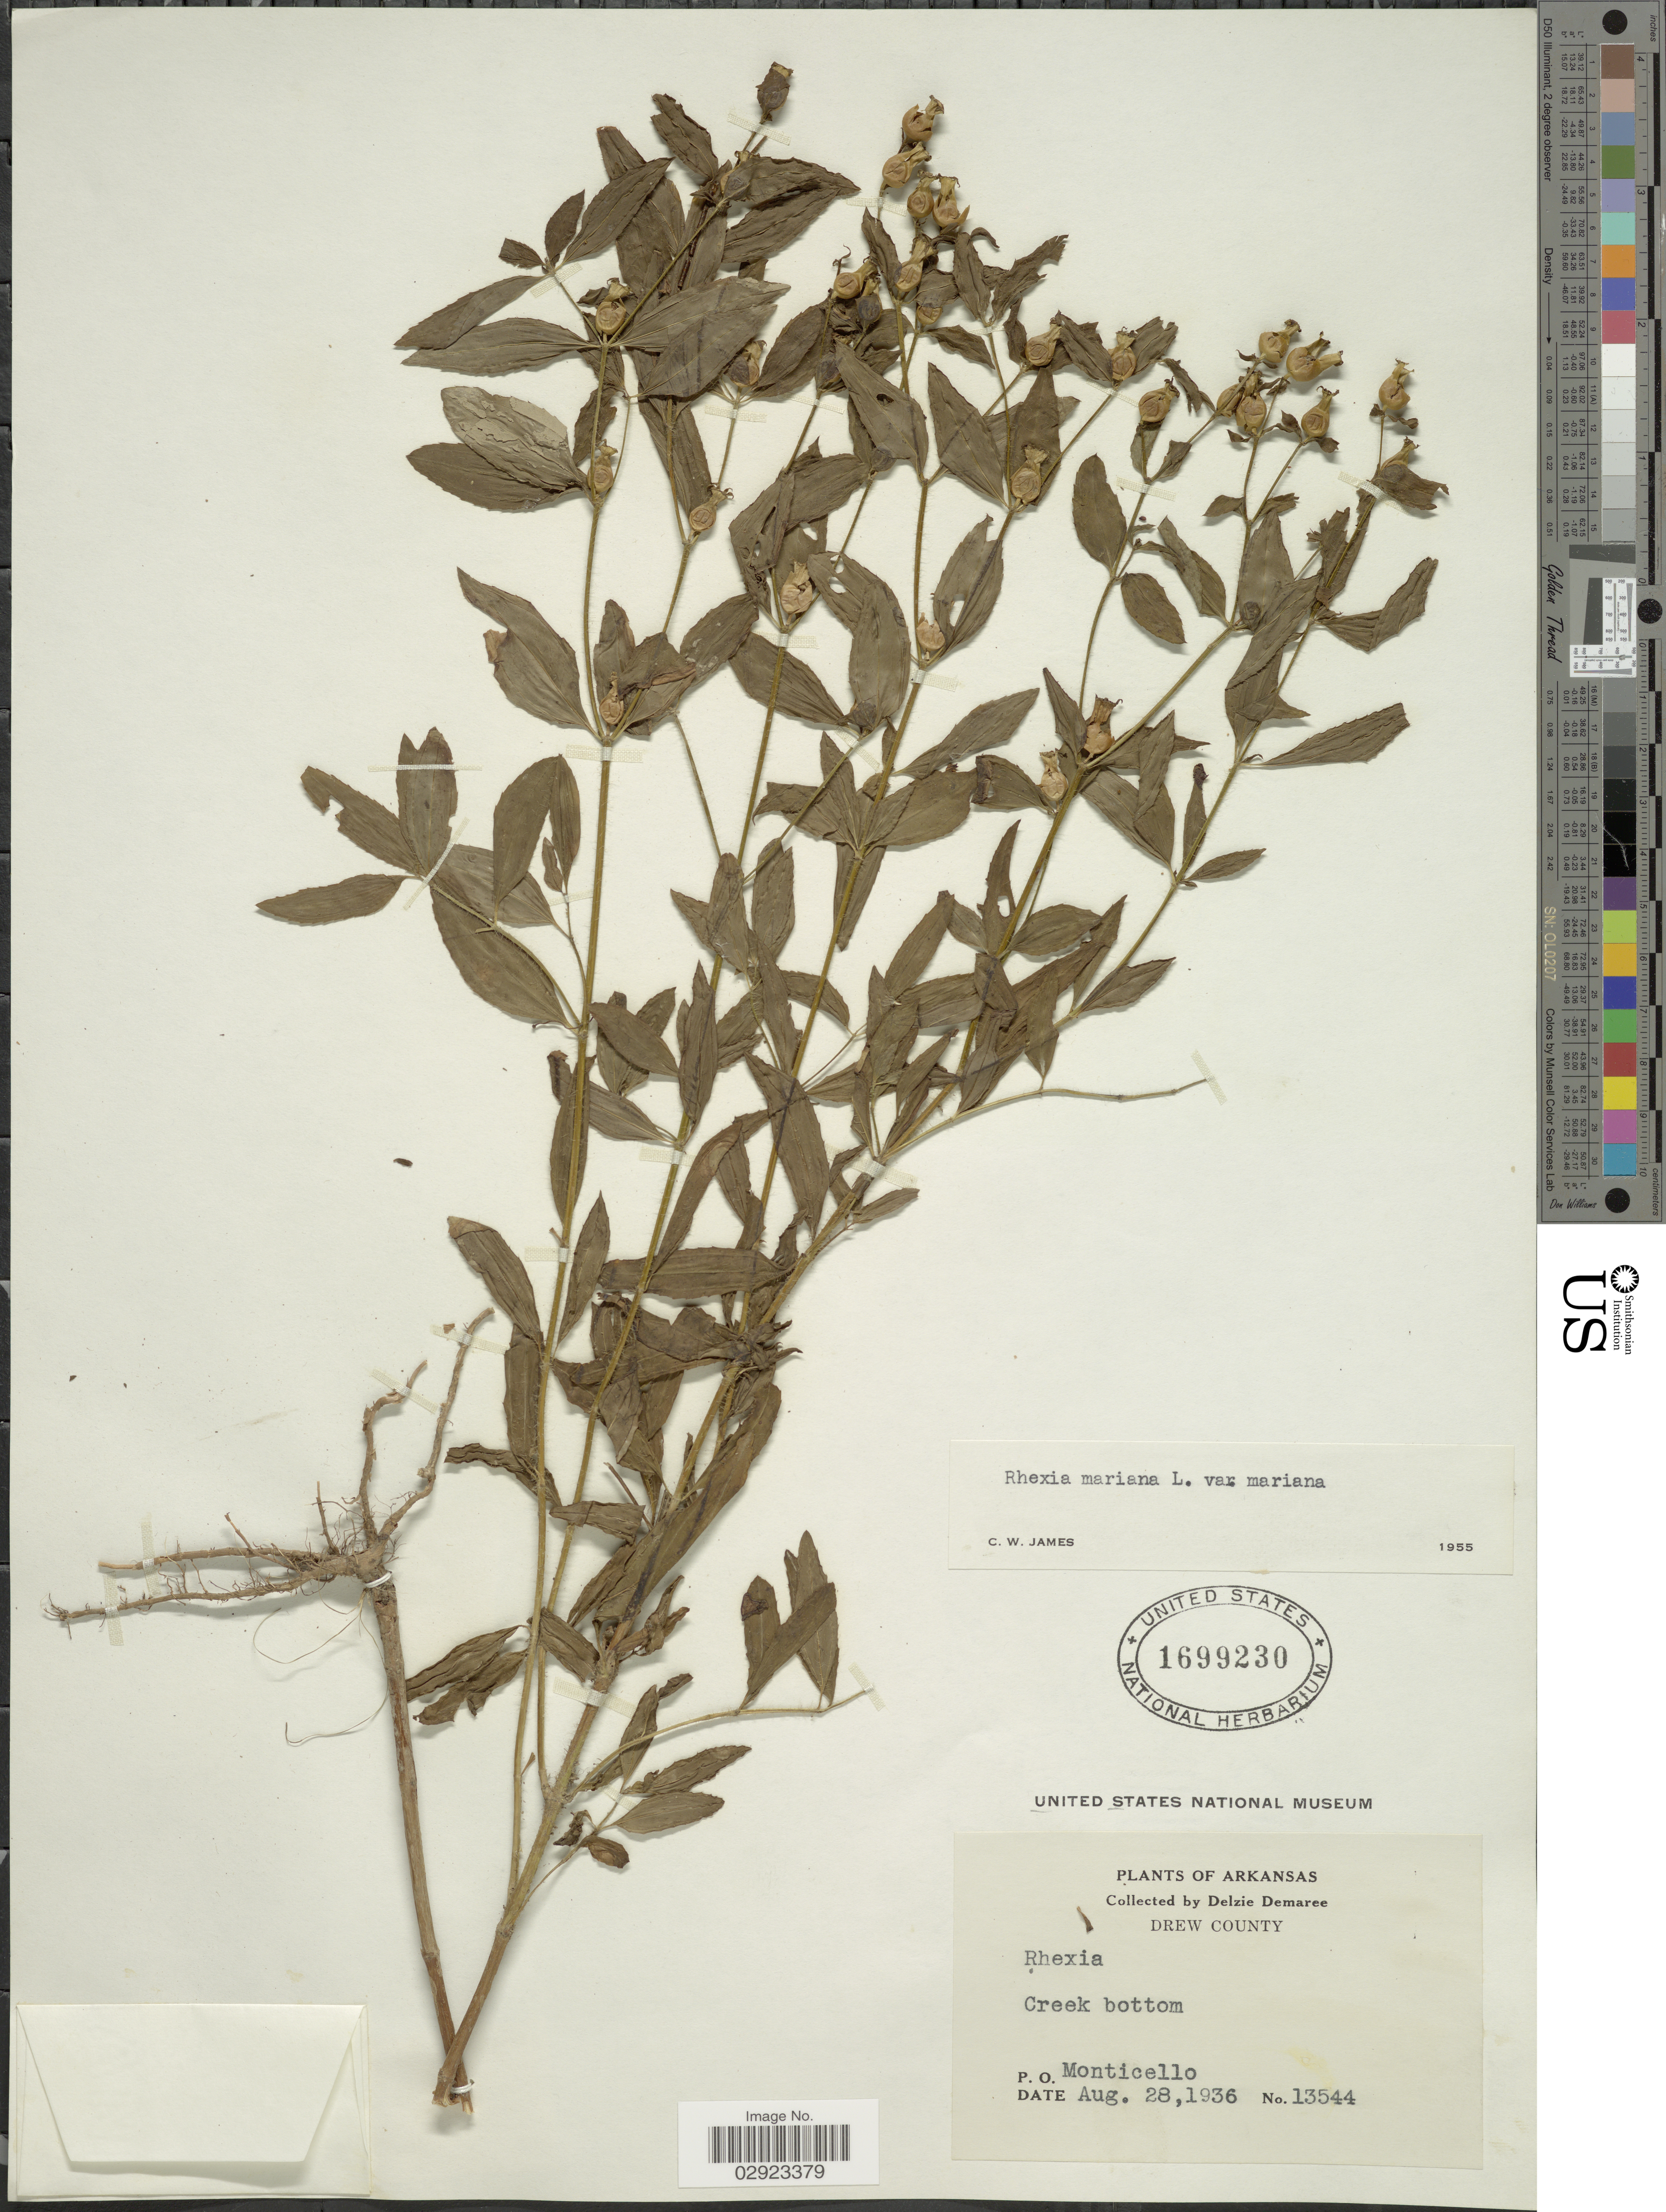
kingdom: Plantae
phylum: Tracheophyta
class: Magnoliopsida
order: Myrtales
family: Melastomataceae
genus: Rhexia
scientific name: Rhexia mariana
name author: L.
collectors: D. Damaree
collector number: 13544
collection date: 1936-08-28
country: United States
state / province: Arkansas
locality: Drew County, Creek bottom, P.O. Monticello.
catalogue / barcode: US 1699230